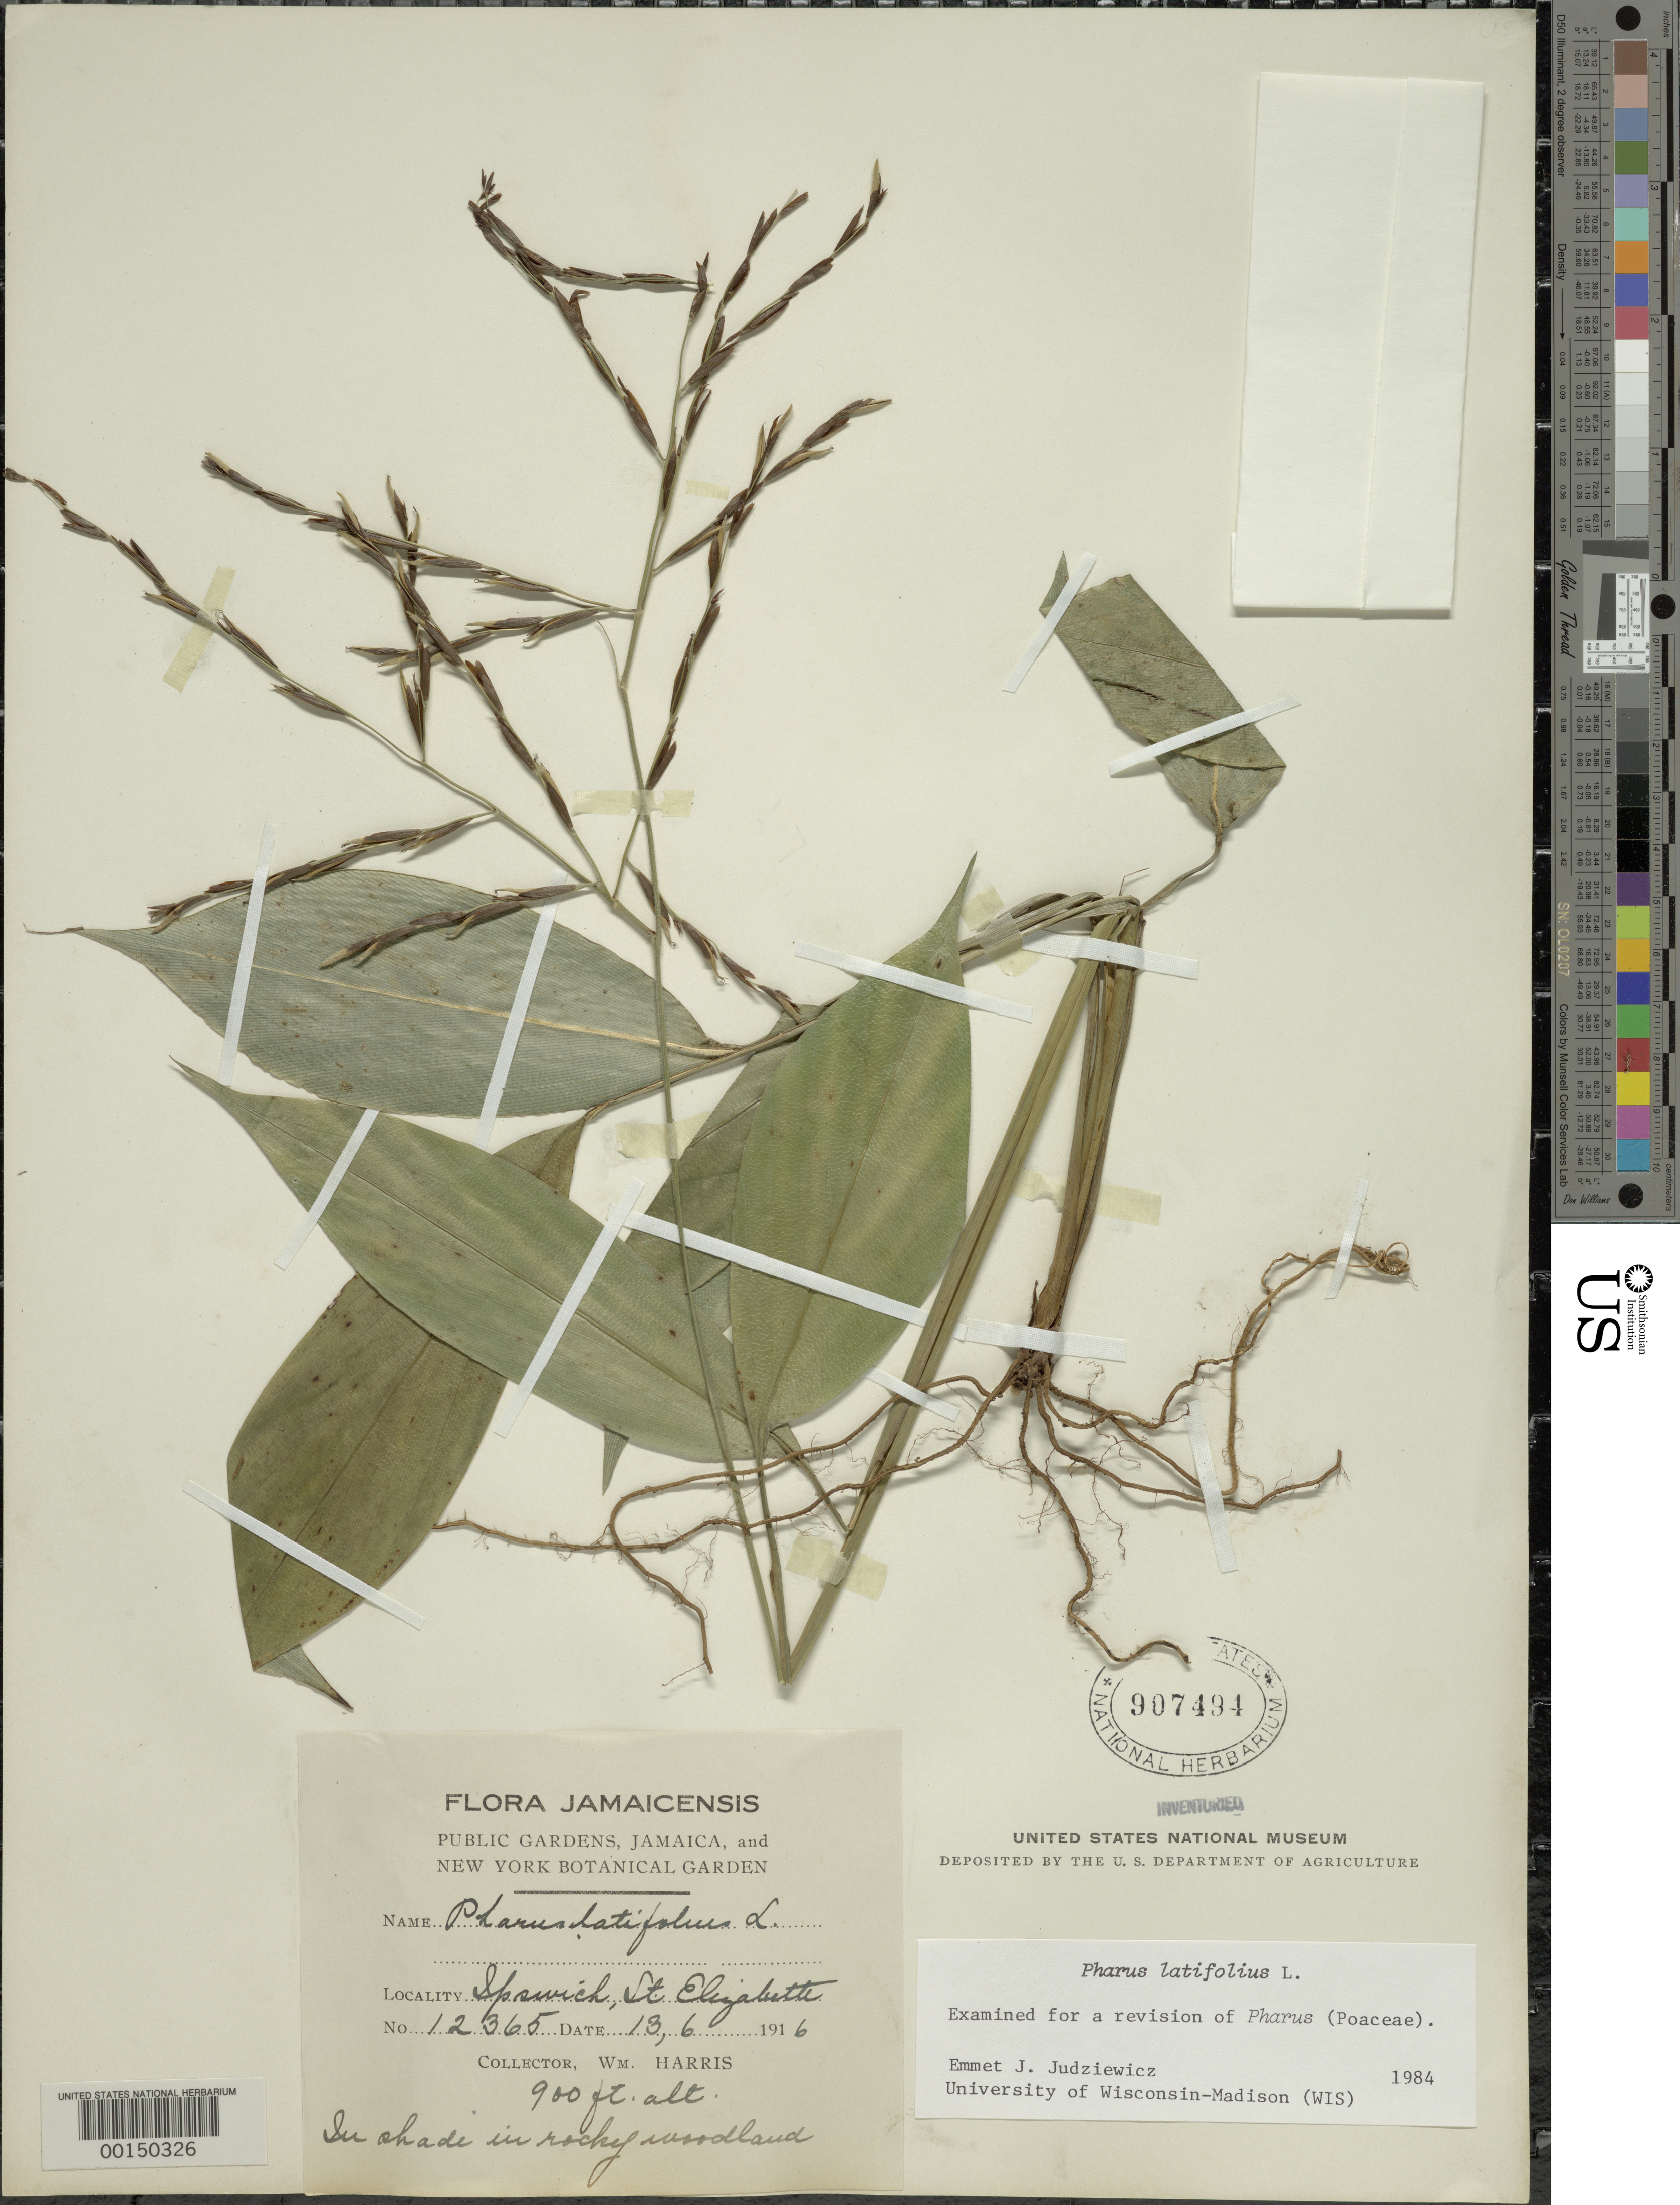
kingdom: Plantae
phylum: Tracheophyta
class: Liliopsida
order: Poales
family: Poaceae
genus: Pharus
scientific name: Pharus latifolius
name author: L.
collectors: W. H. Harris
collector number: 12365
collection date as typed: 13 Jun 1916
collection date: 1916-06-13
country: Jamaica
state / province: Saint Elizabeth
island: Greater Antilles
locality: Ipswich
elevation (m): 275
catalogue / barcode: US 907494